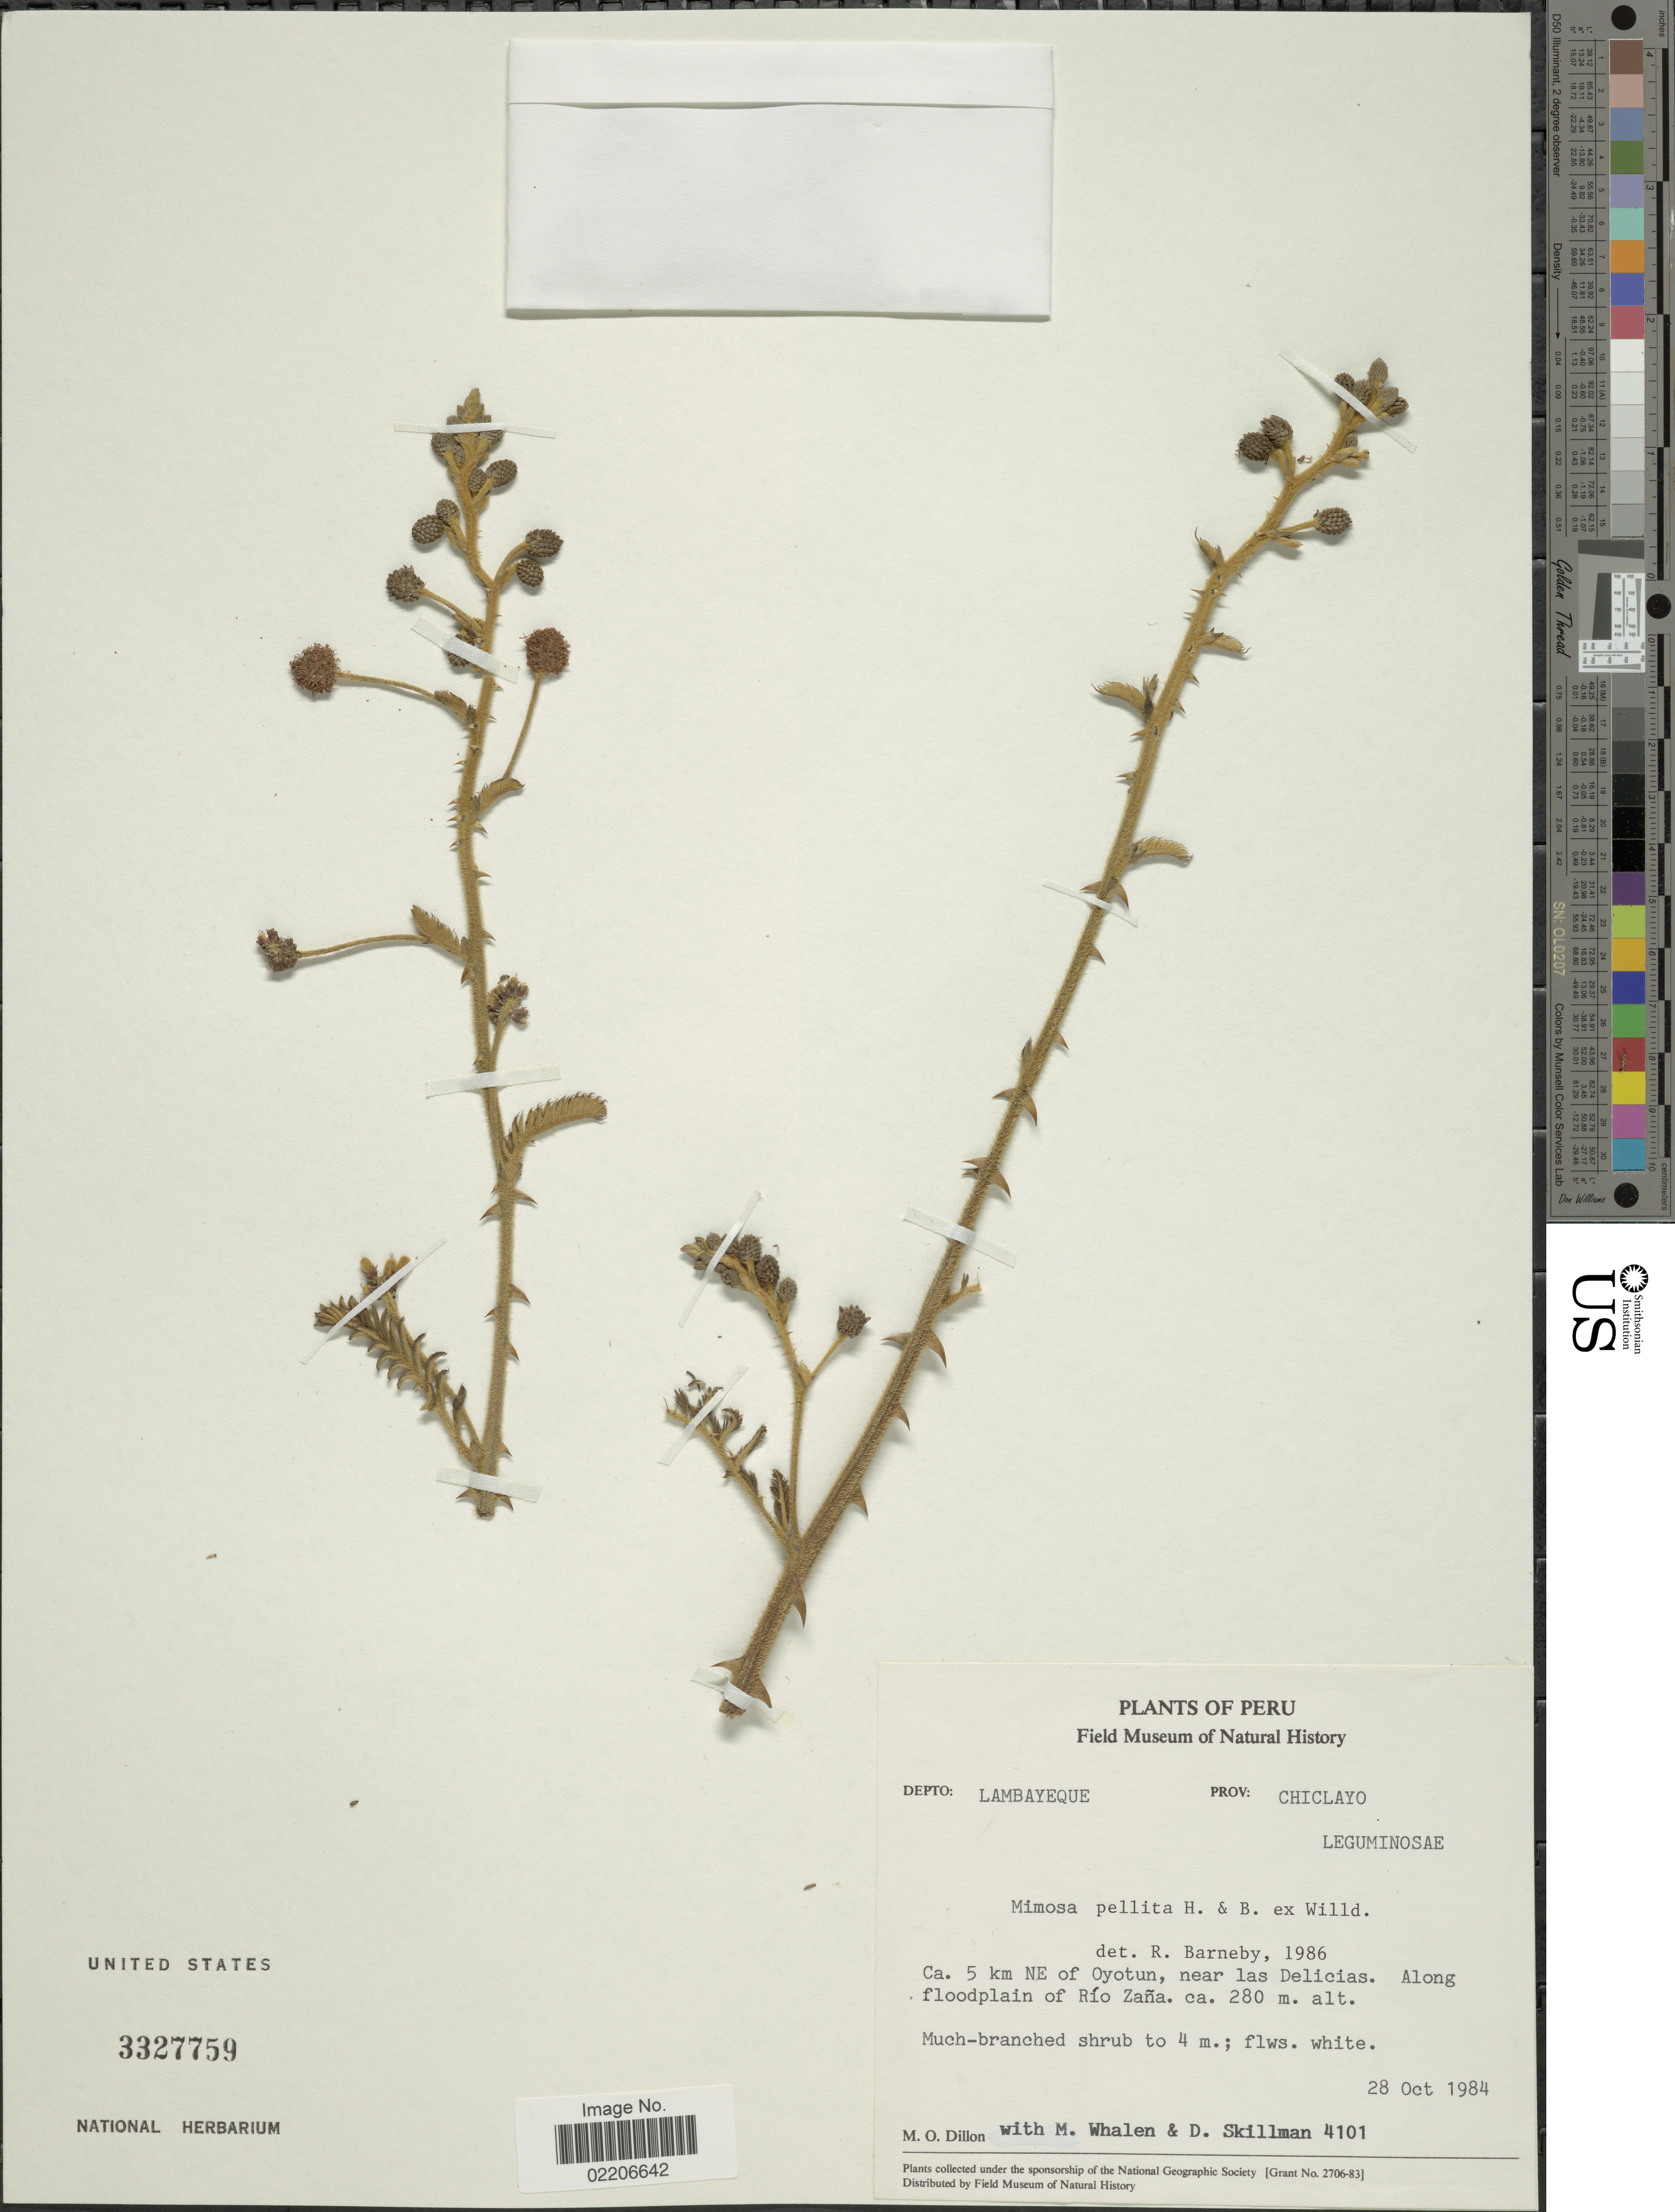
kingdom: Plantae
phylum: Tracheophyta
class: Magnoliopsida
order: Fabales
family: Fabaceae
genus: Mimosa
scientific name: Mimosa pellita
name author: Humb. & Bonpl. ex Willd.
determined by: Barneby, Rupert C., (NY)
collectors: M. O. Dillon, M. Whalen & D. Skillman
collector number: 4101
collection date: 1984-10-28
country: Peru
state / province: Lambayeque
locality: Prov. Chiclayo, Ca. 5 km NE of Oyotun, near Las Delicias. Along floodplain of Rio Zana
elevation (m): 280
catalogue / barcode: US 3327759